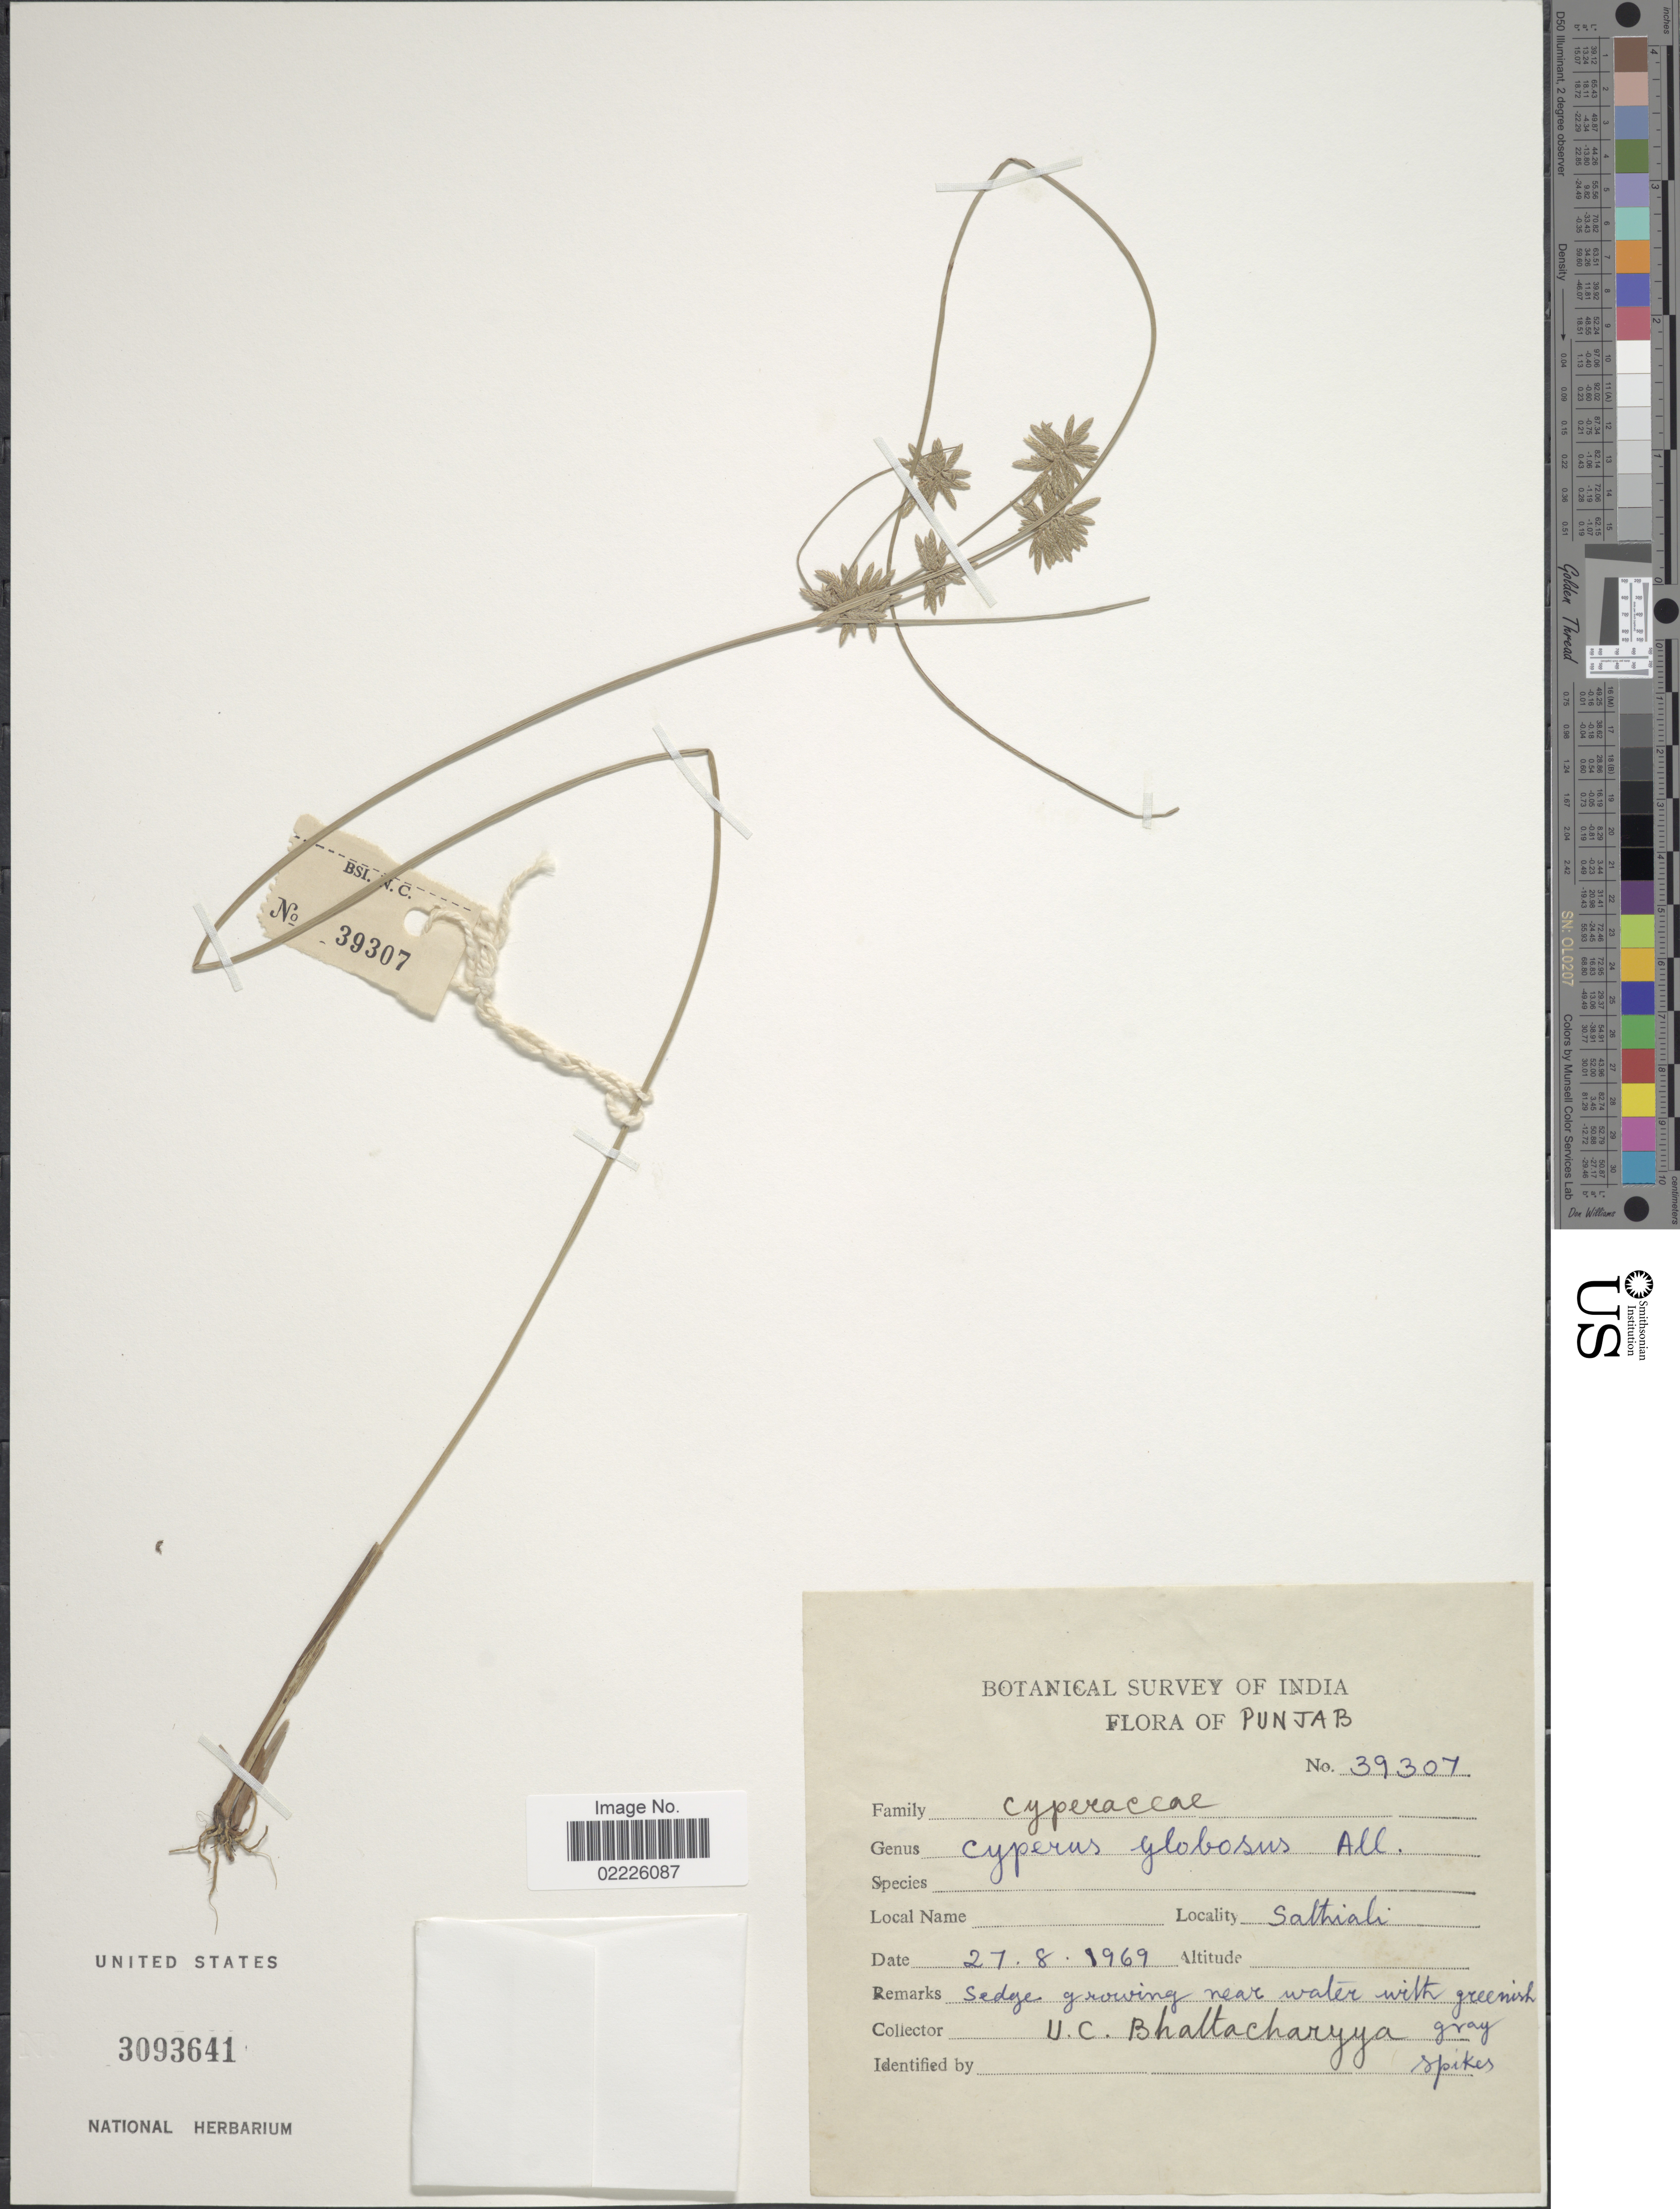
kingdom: Plantae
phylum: Tracheophyta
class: Liliopsida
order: Poales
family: Cyperaceae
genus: Cyperus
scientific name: Cyperus flavidus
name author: Retz.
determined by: Strong, Mark T., (BOT), Smithsonian Institution - National Museum of Natural History (UNITED STATES)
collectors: U. Bhattacharyya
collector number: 39307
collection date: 1969-08-27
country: India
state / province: Punjab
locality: Salthiali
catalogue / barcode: US 3093641